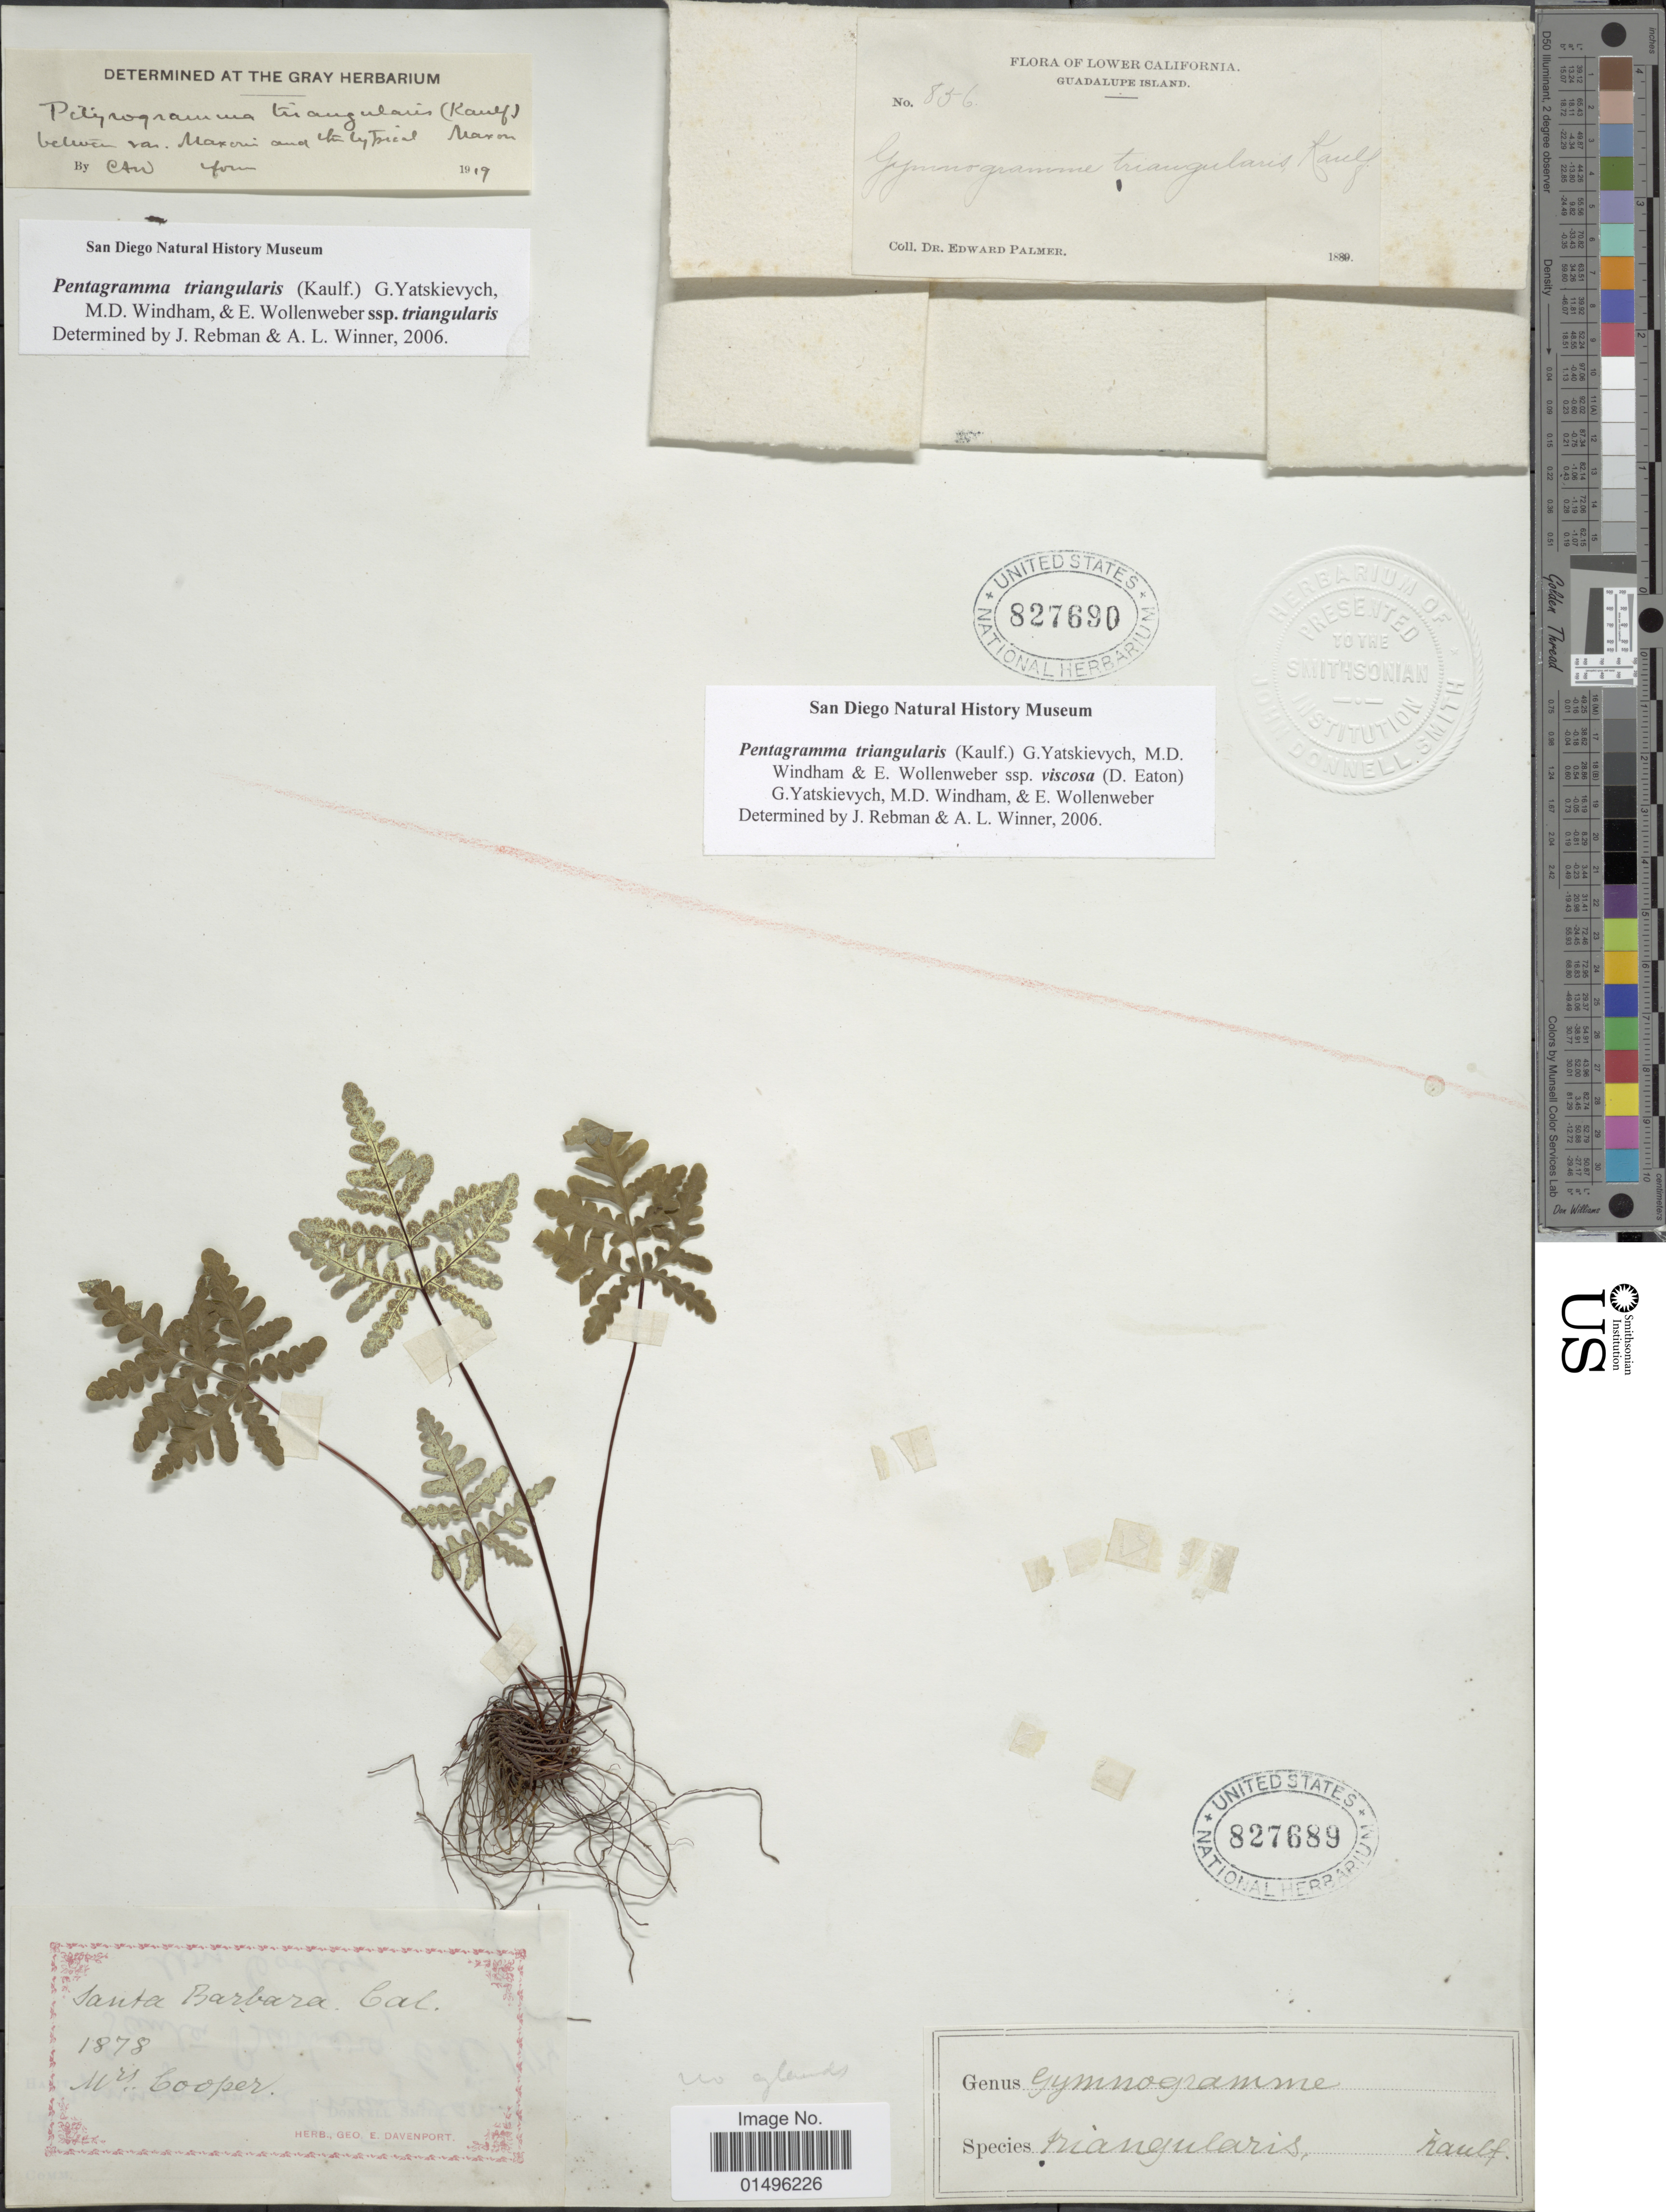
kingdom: Plantae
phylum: Tracheophyta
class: Polypodiopsida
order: Polypodiales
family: Pteridaceae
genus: Pentagramma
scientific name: Pentagramma triangularis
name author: (Kaulf.) Yatsk. et al.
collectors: E. Palmer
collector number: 856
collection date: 1889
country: Mexico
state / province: Baja California Norte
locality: Lower California, Guadalupe Island.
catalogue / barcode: US 827690-2